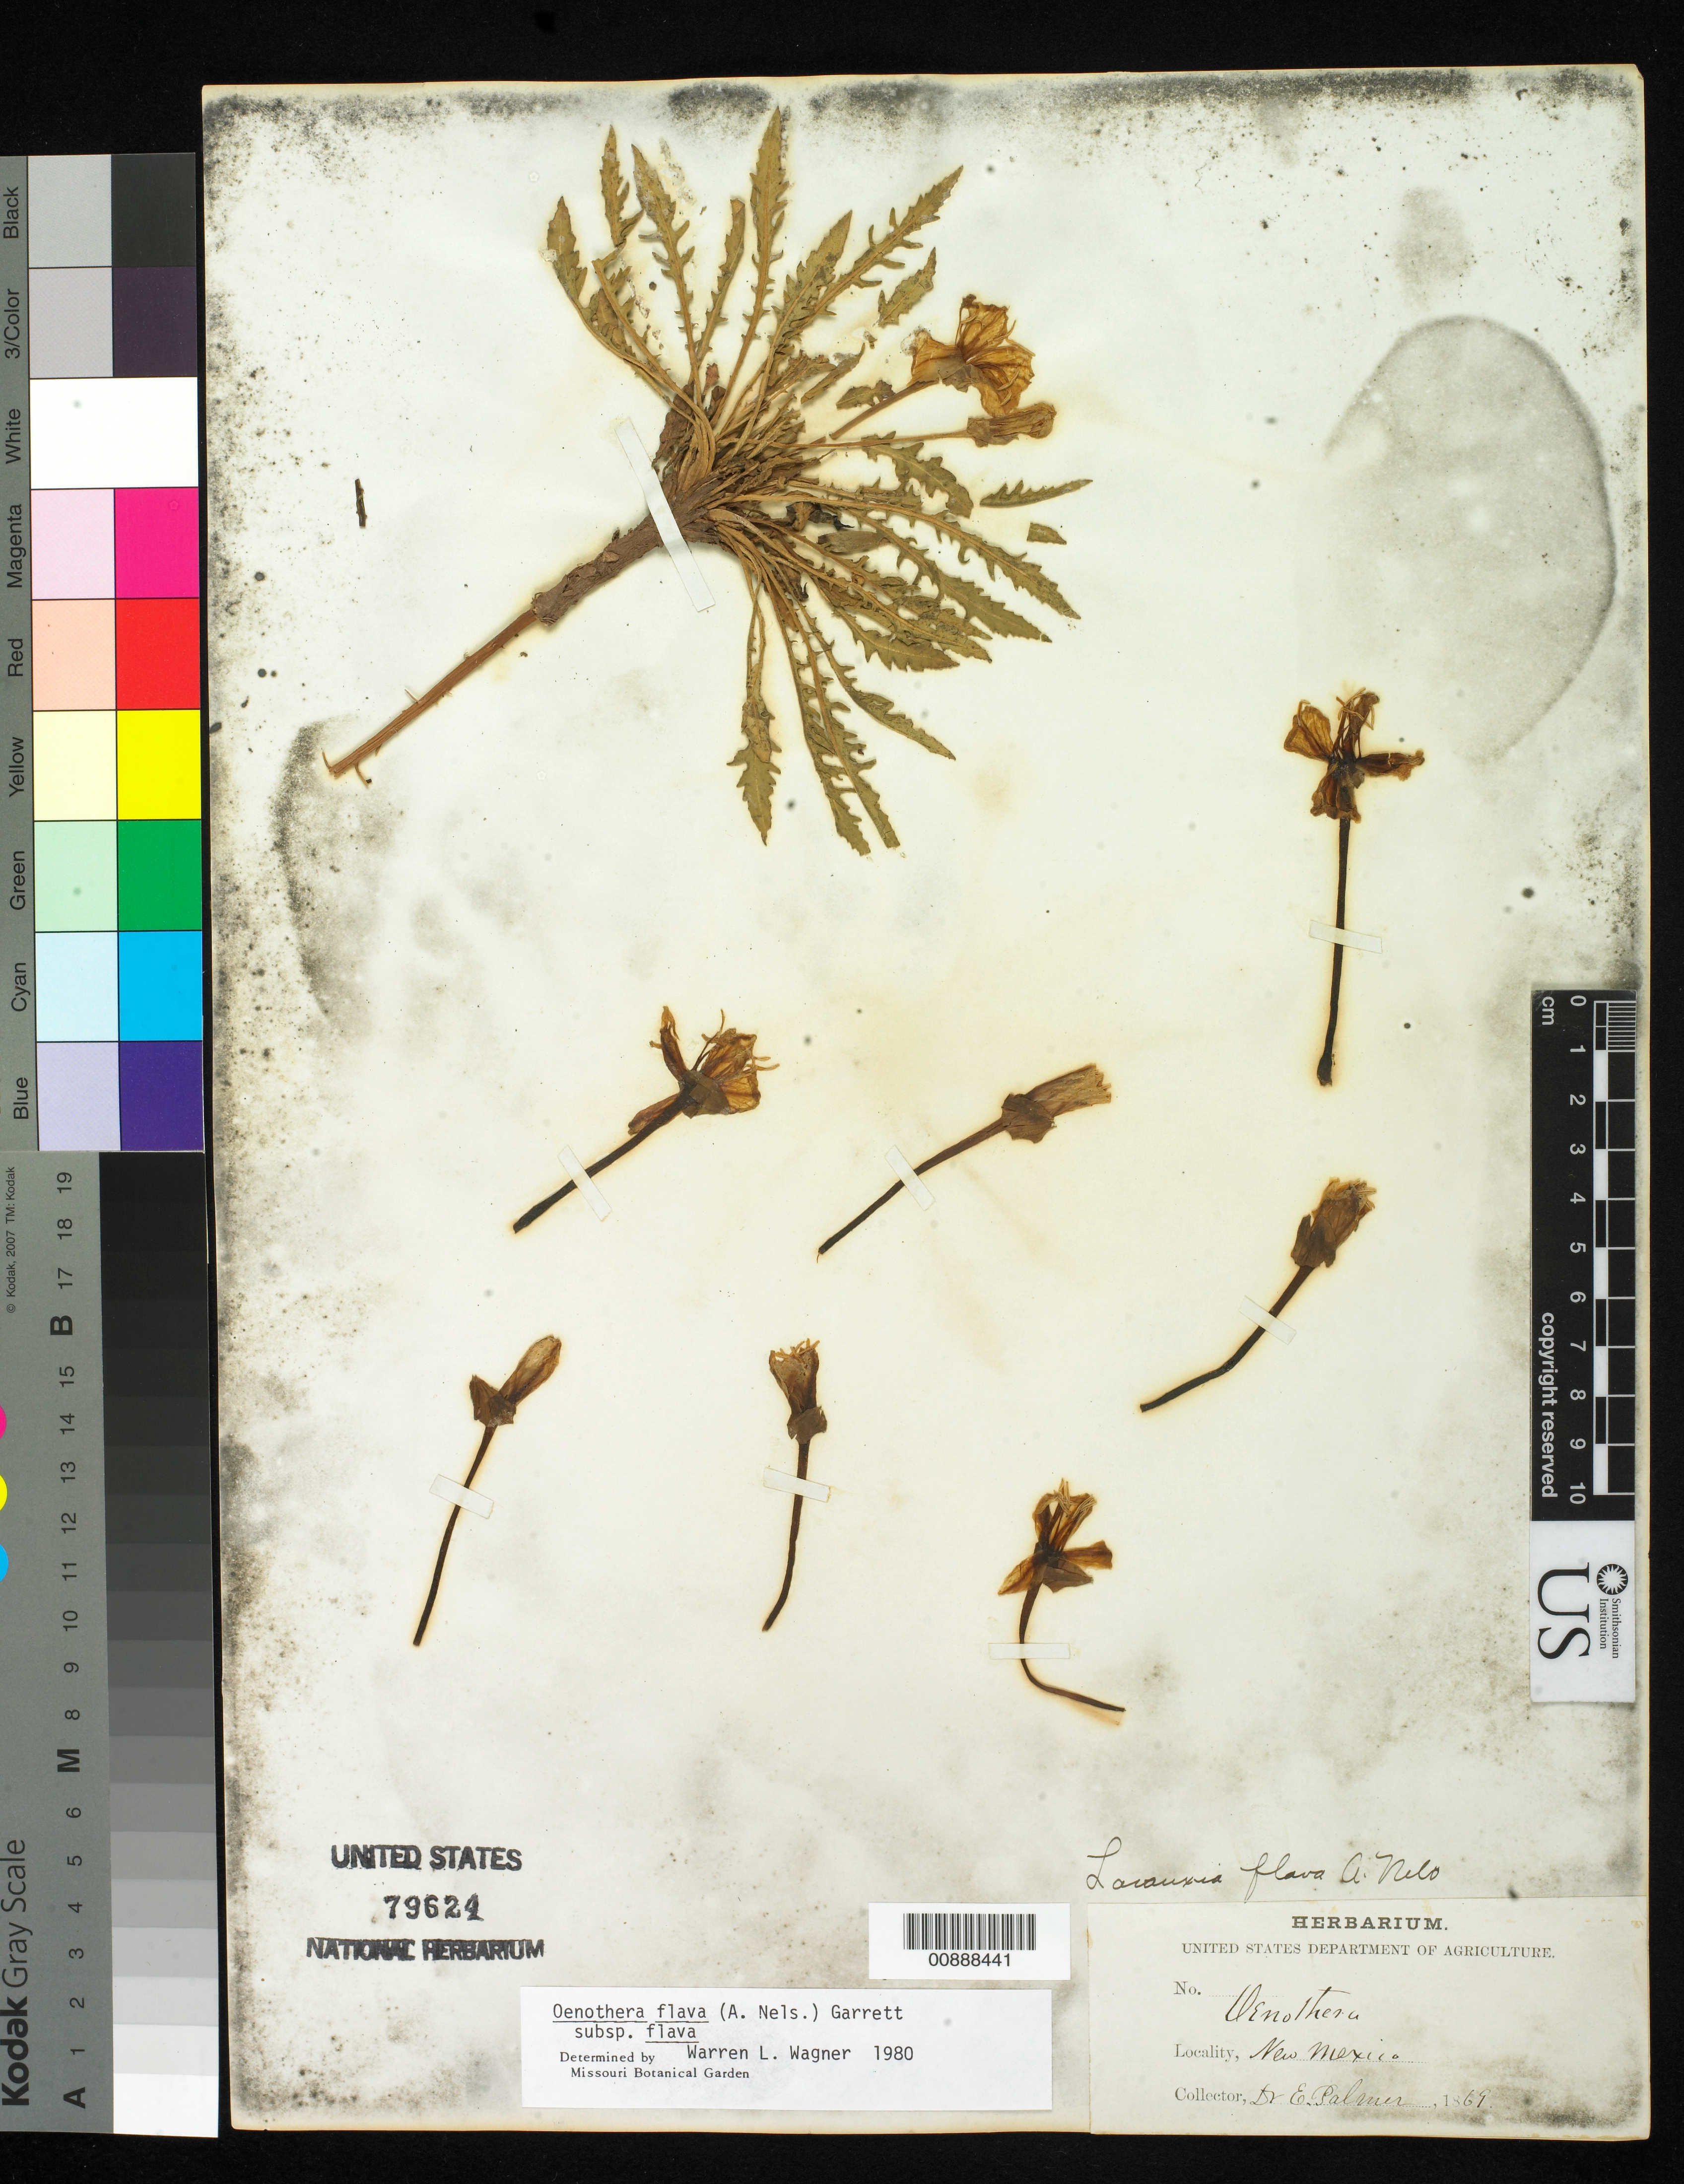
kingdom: Plantae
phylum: Tracheophyta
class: Magnoliopsida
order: Myrtales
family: Onagraceae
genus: Oenothera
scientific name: Oenothera flava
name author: (A. Nelson) Garrett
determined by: Wagner, W. L., (BOT), Smithsonian Institution - National Museum of Natural History (UNITED STATES)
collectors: E. Palmer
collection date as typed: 1869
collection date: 1869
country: United States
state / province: New Mexico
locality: New Mexico.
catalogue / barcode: US 79624